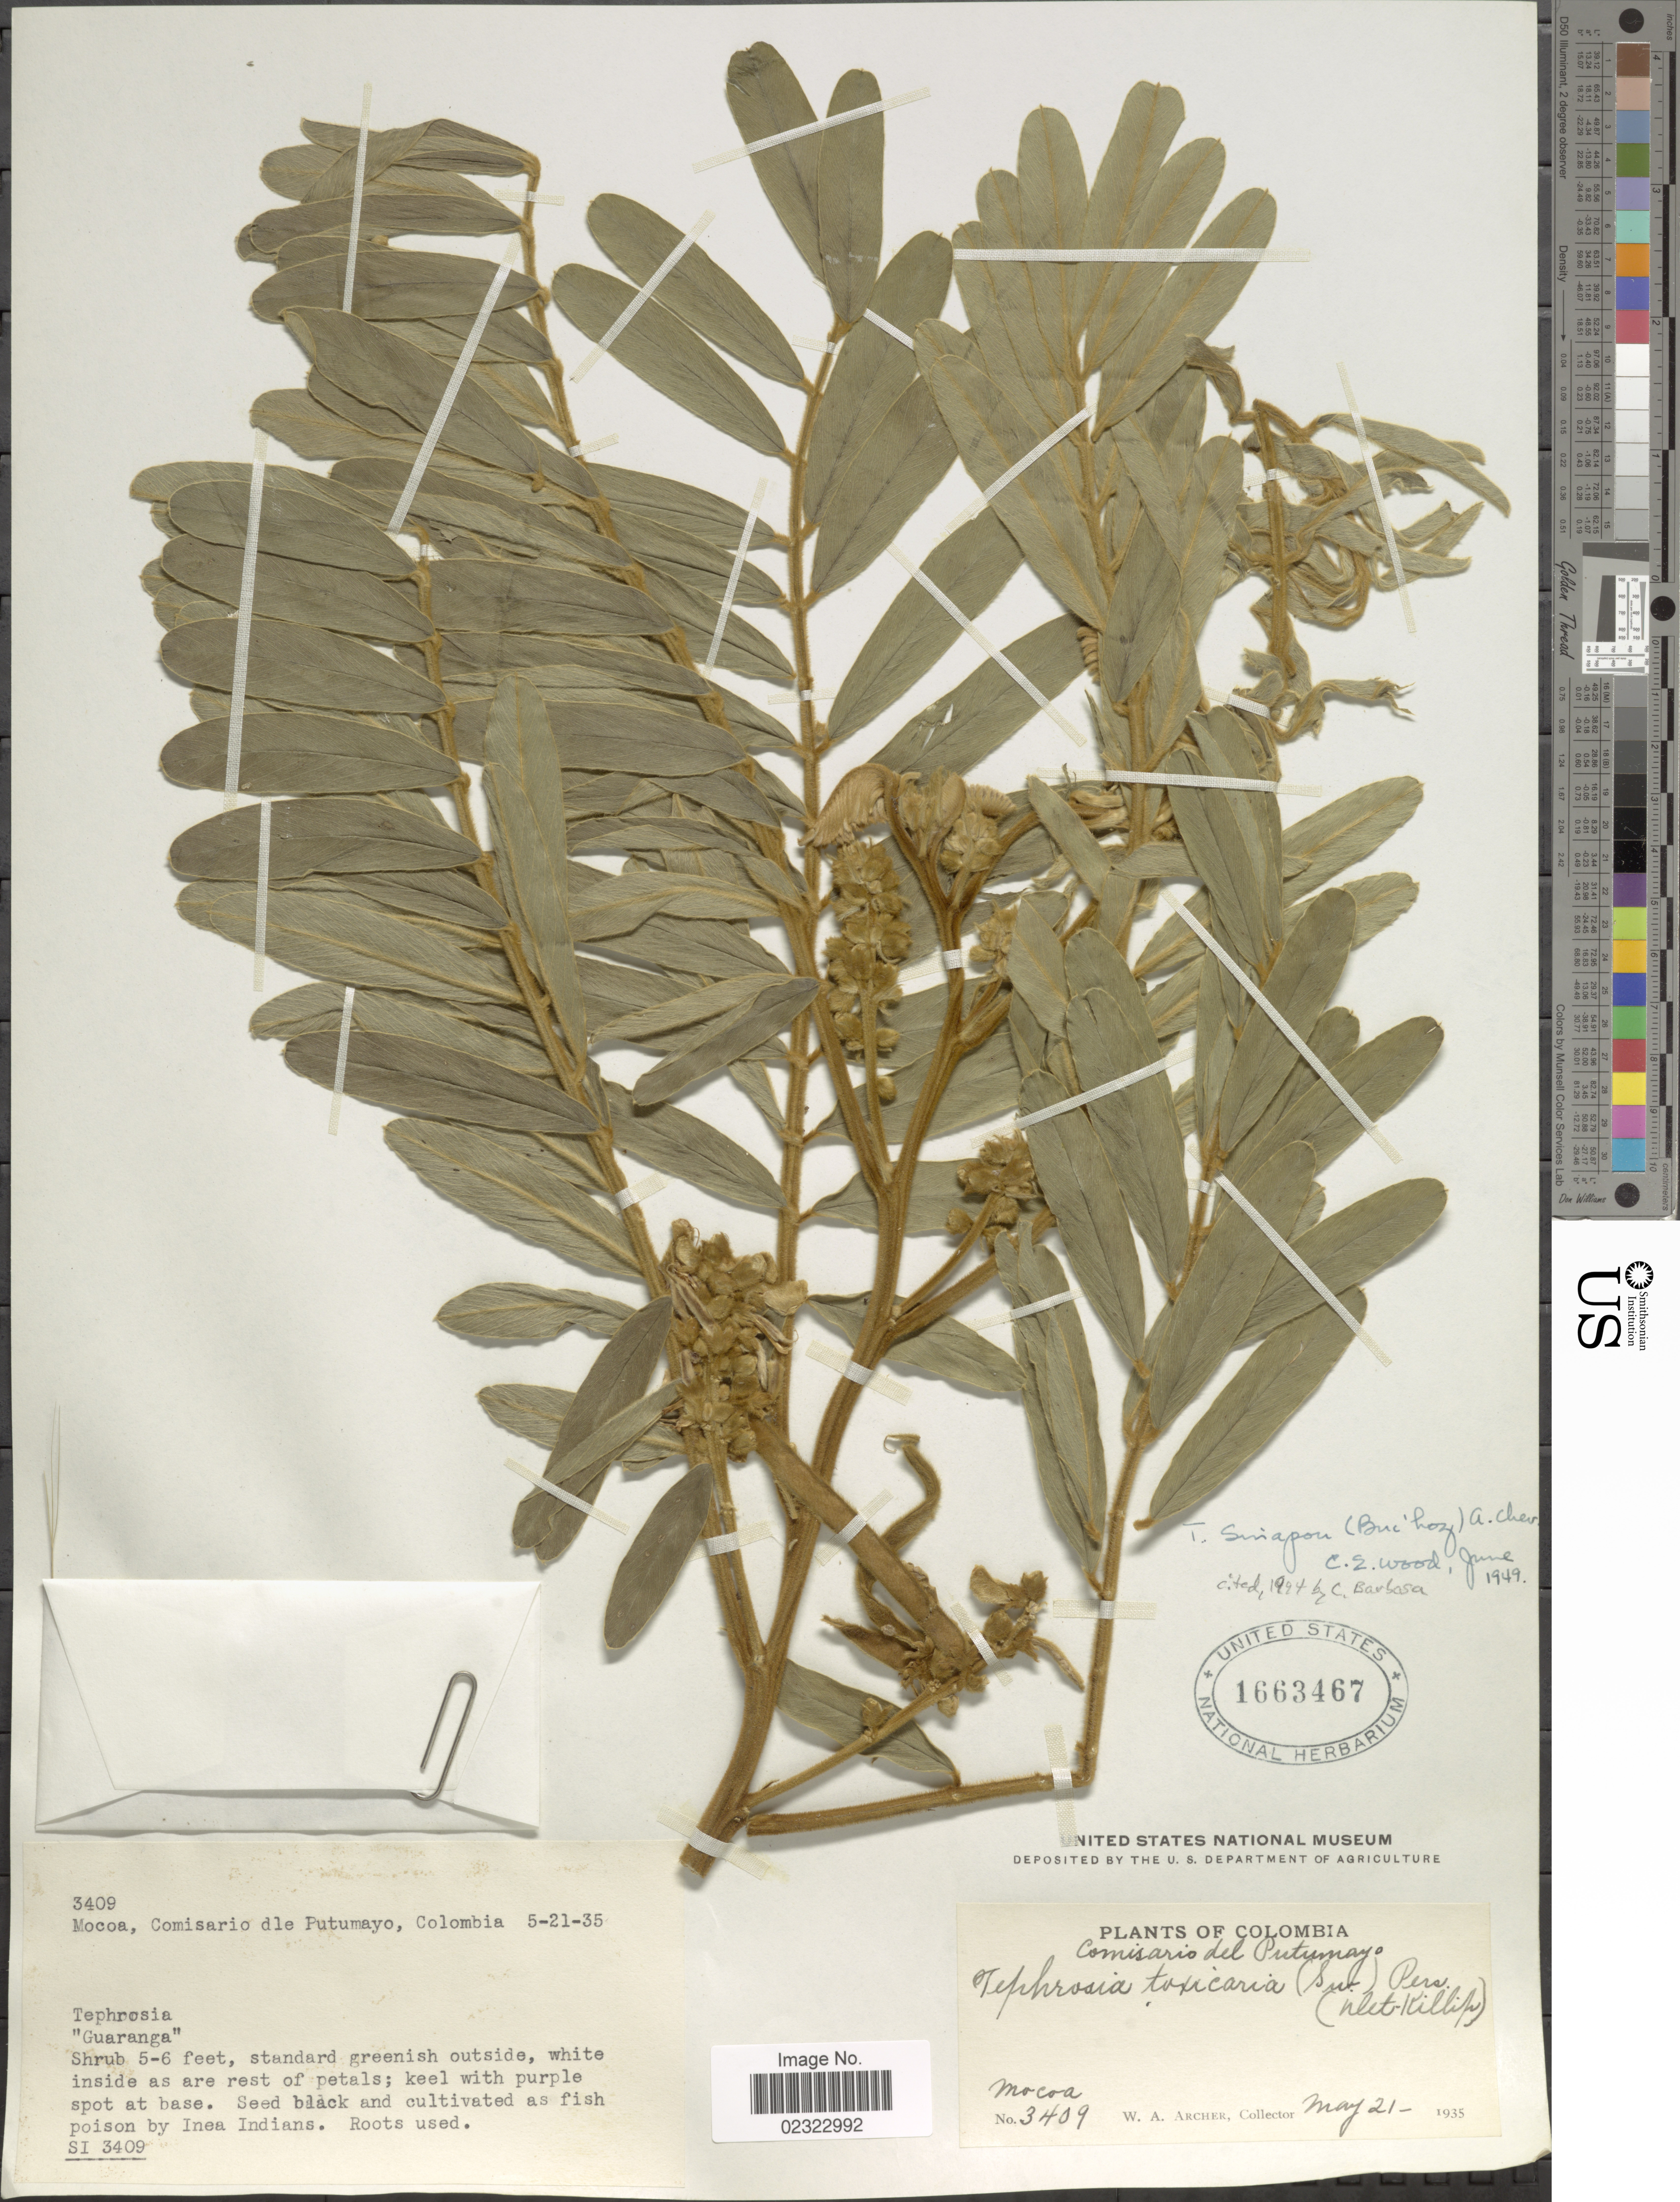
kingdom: Plantae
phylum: Tracheophyta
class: Magnoliopsida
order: Fabales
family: Fabaceae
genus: Tephrosia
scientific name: Tephrosia sinapou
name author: (Buc'hoz) A. Chev.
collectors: W. A. Archer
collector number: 3409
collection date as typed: Transcribed d/m/y: 21/5/35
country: Colombia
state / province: Putumayo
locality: Mocoa, Comisaria del Putumayo, Colombia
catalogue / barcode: US 1663467